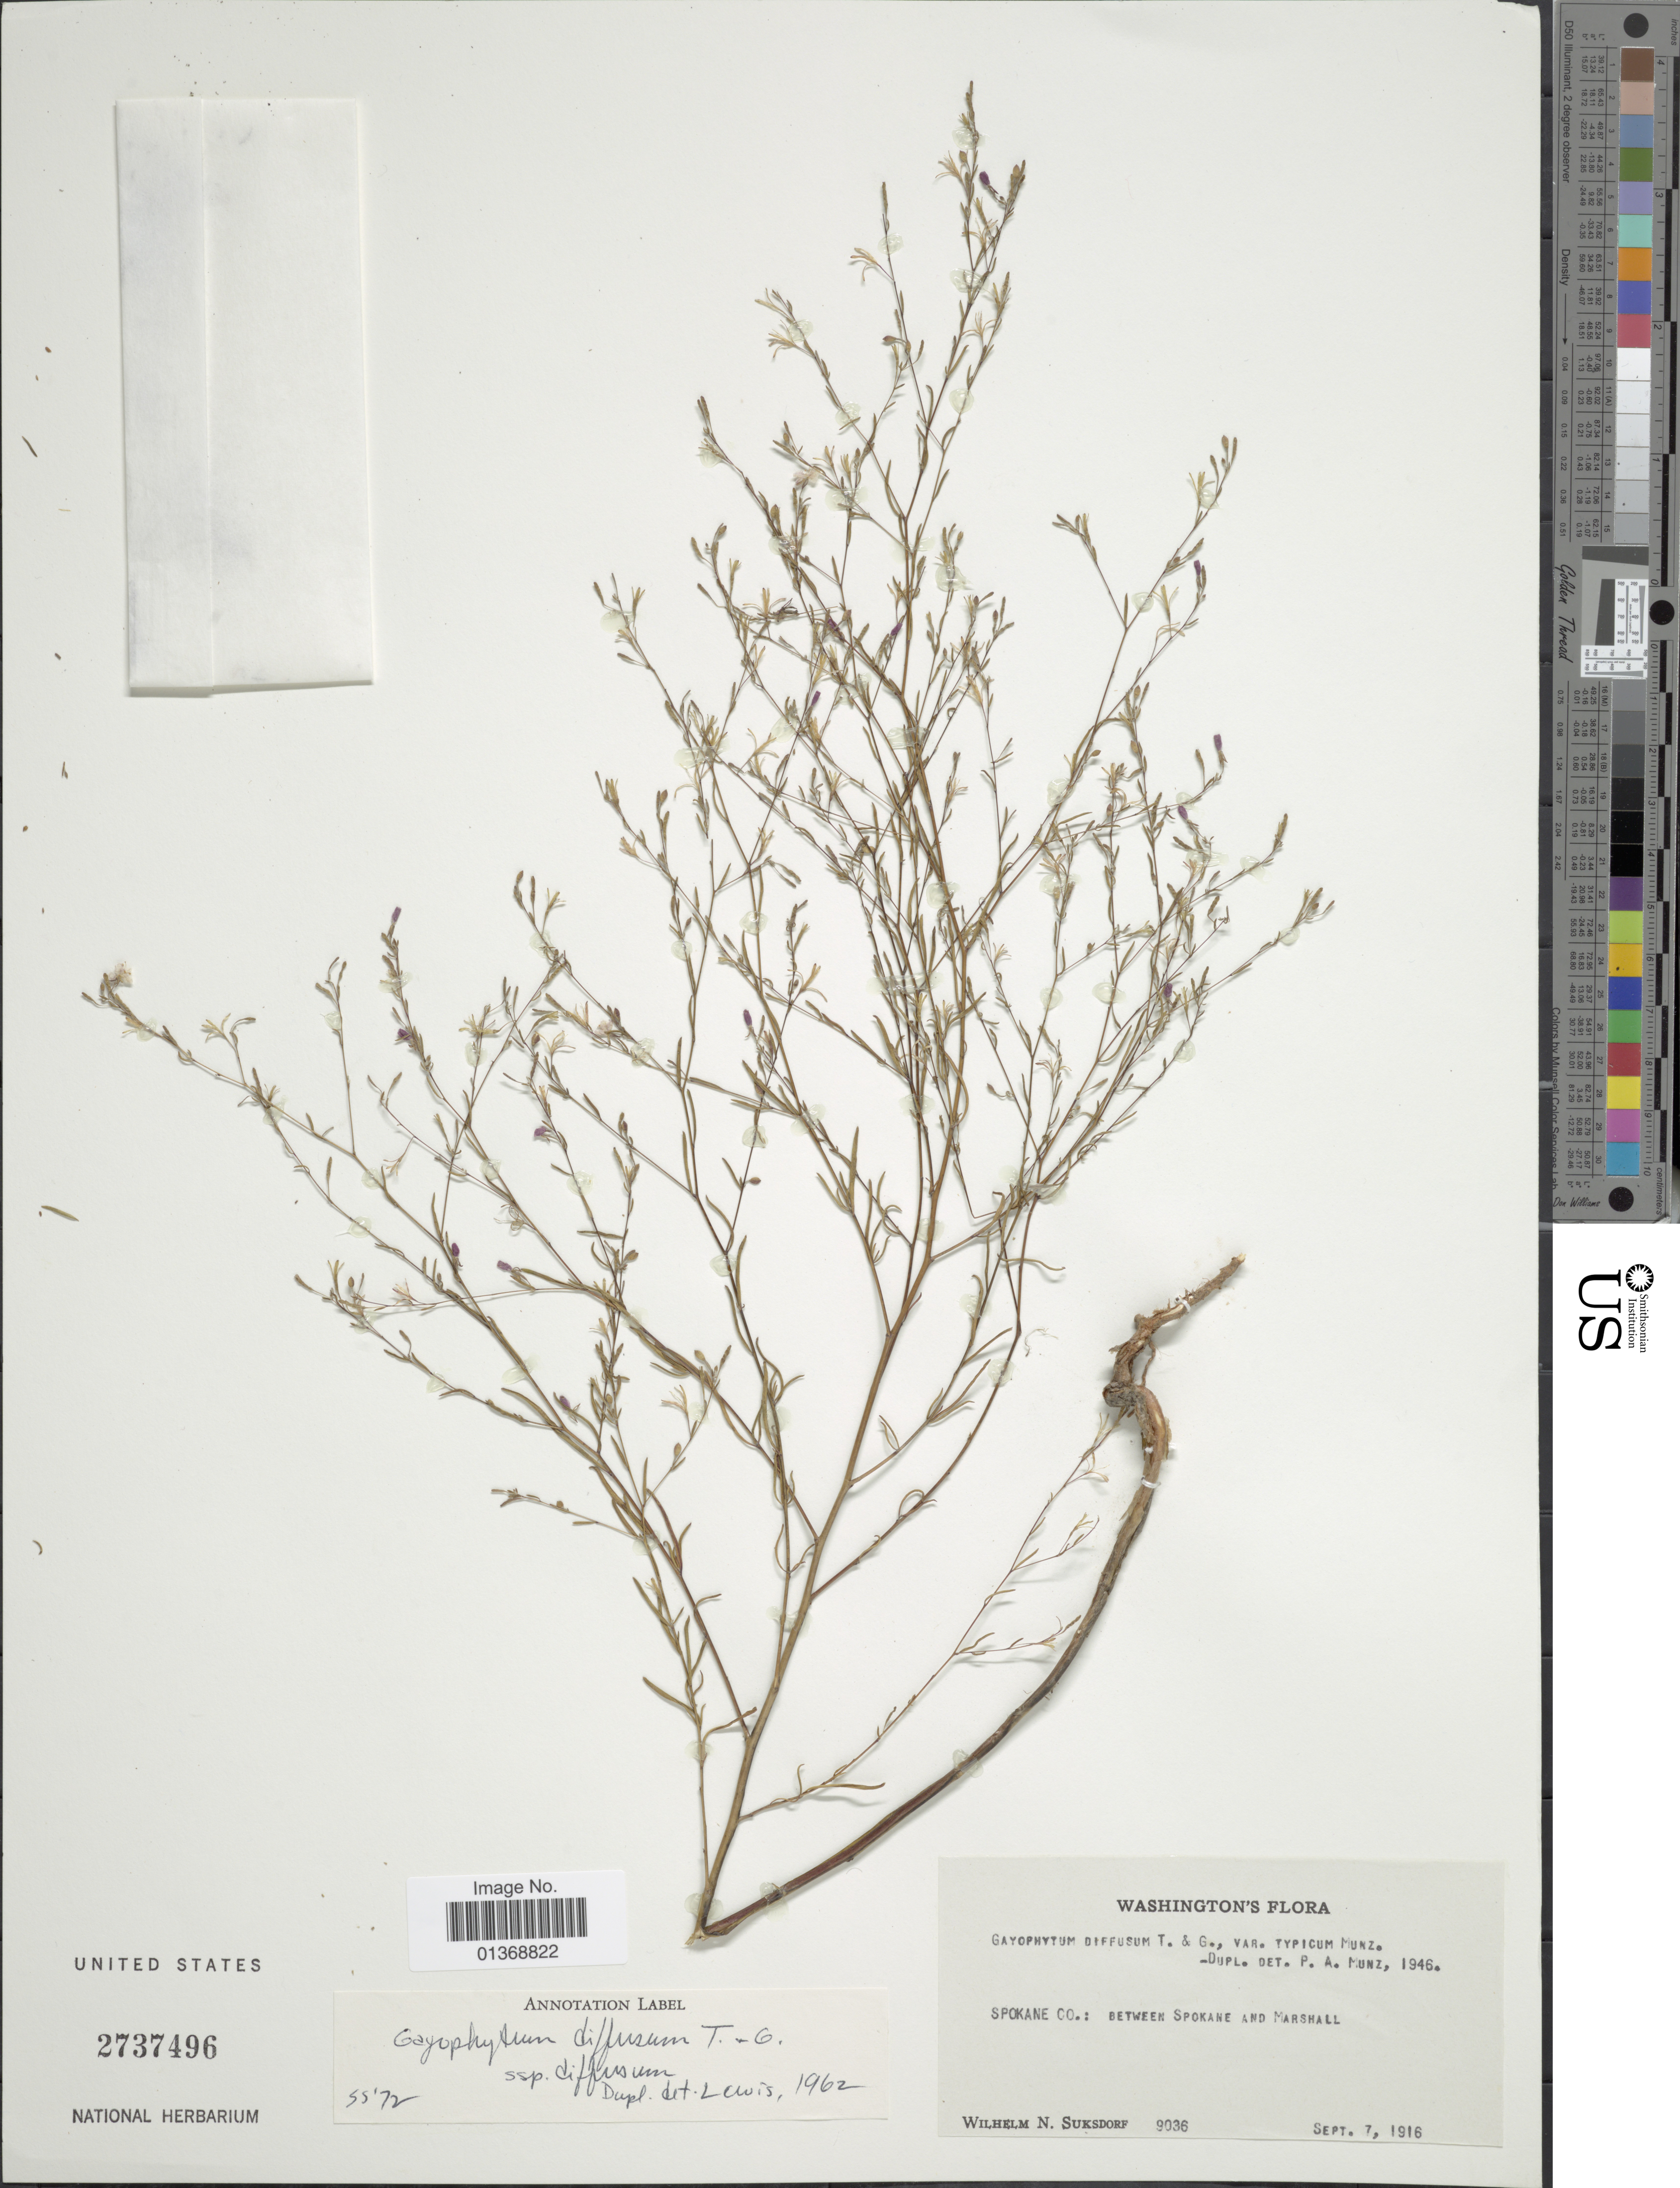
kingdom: Plantae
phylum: Tracheophyta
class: Magnoliopsida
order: Myrtales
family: Onagraceae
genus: Gayophytum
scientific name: Gayophytum diffusum subsp. diffusum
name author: Torr. & A. Gray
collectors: W. N. Suksdorf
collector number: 9036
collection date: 1916-09-07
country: United States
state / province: Washington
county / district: Spokane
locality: Spokane Co.: Between Spokane and Marsmall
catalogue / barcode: US 2737496